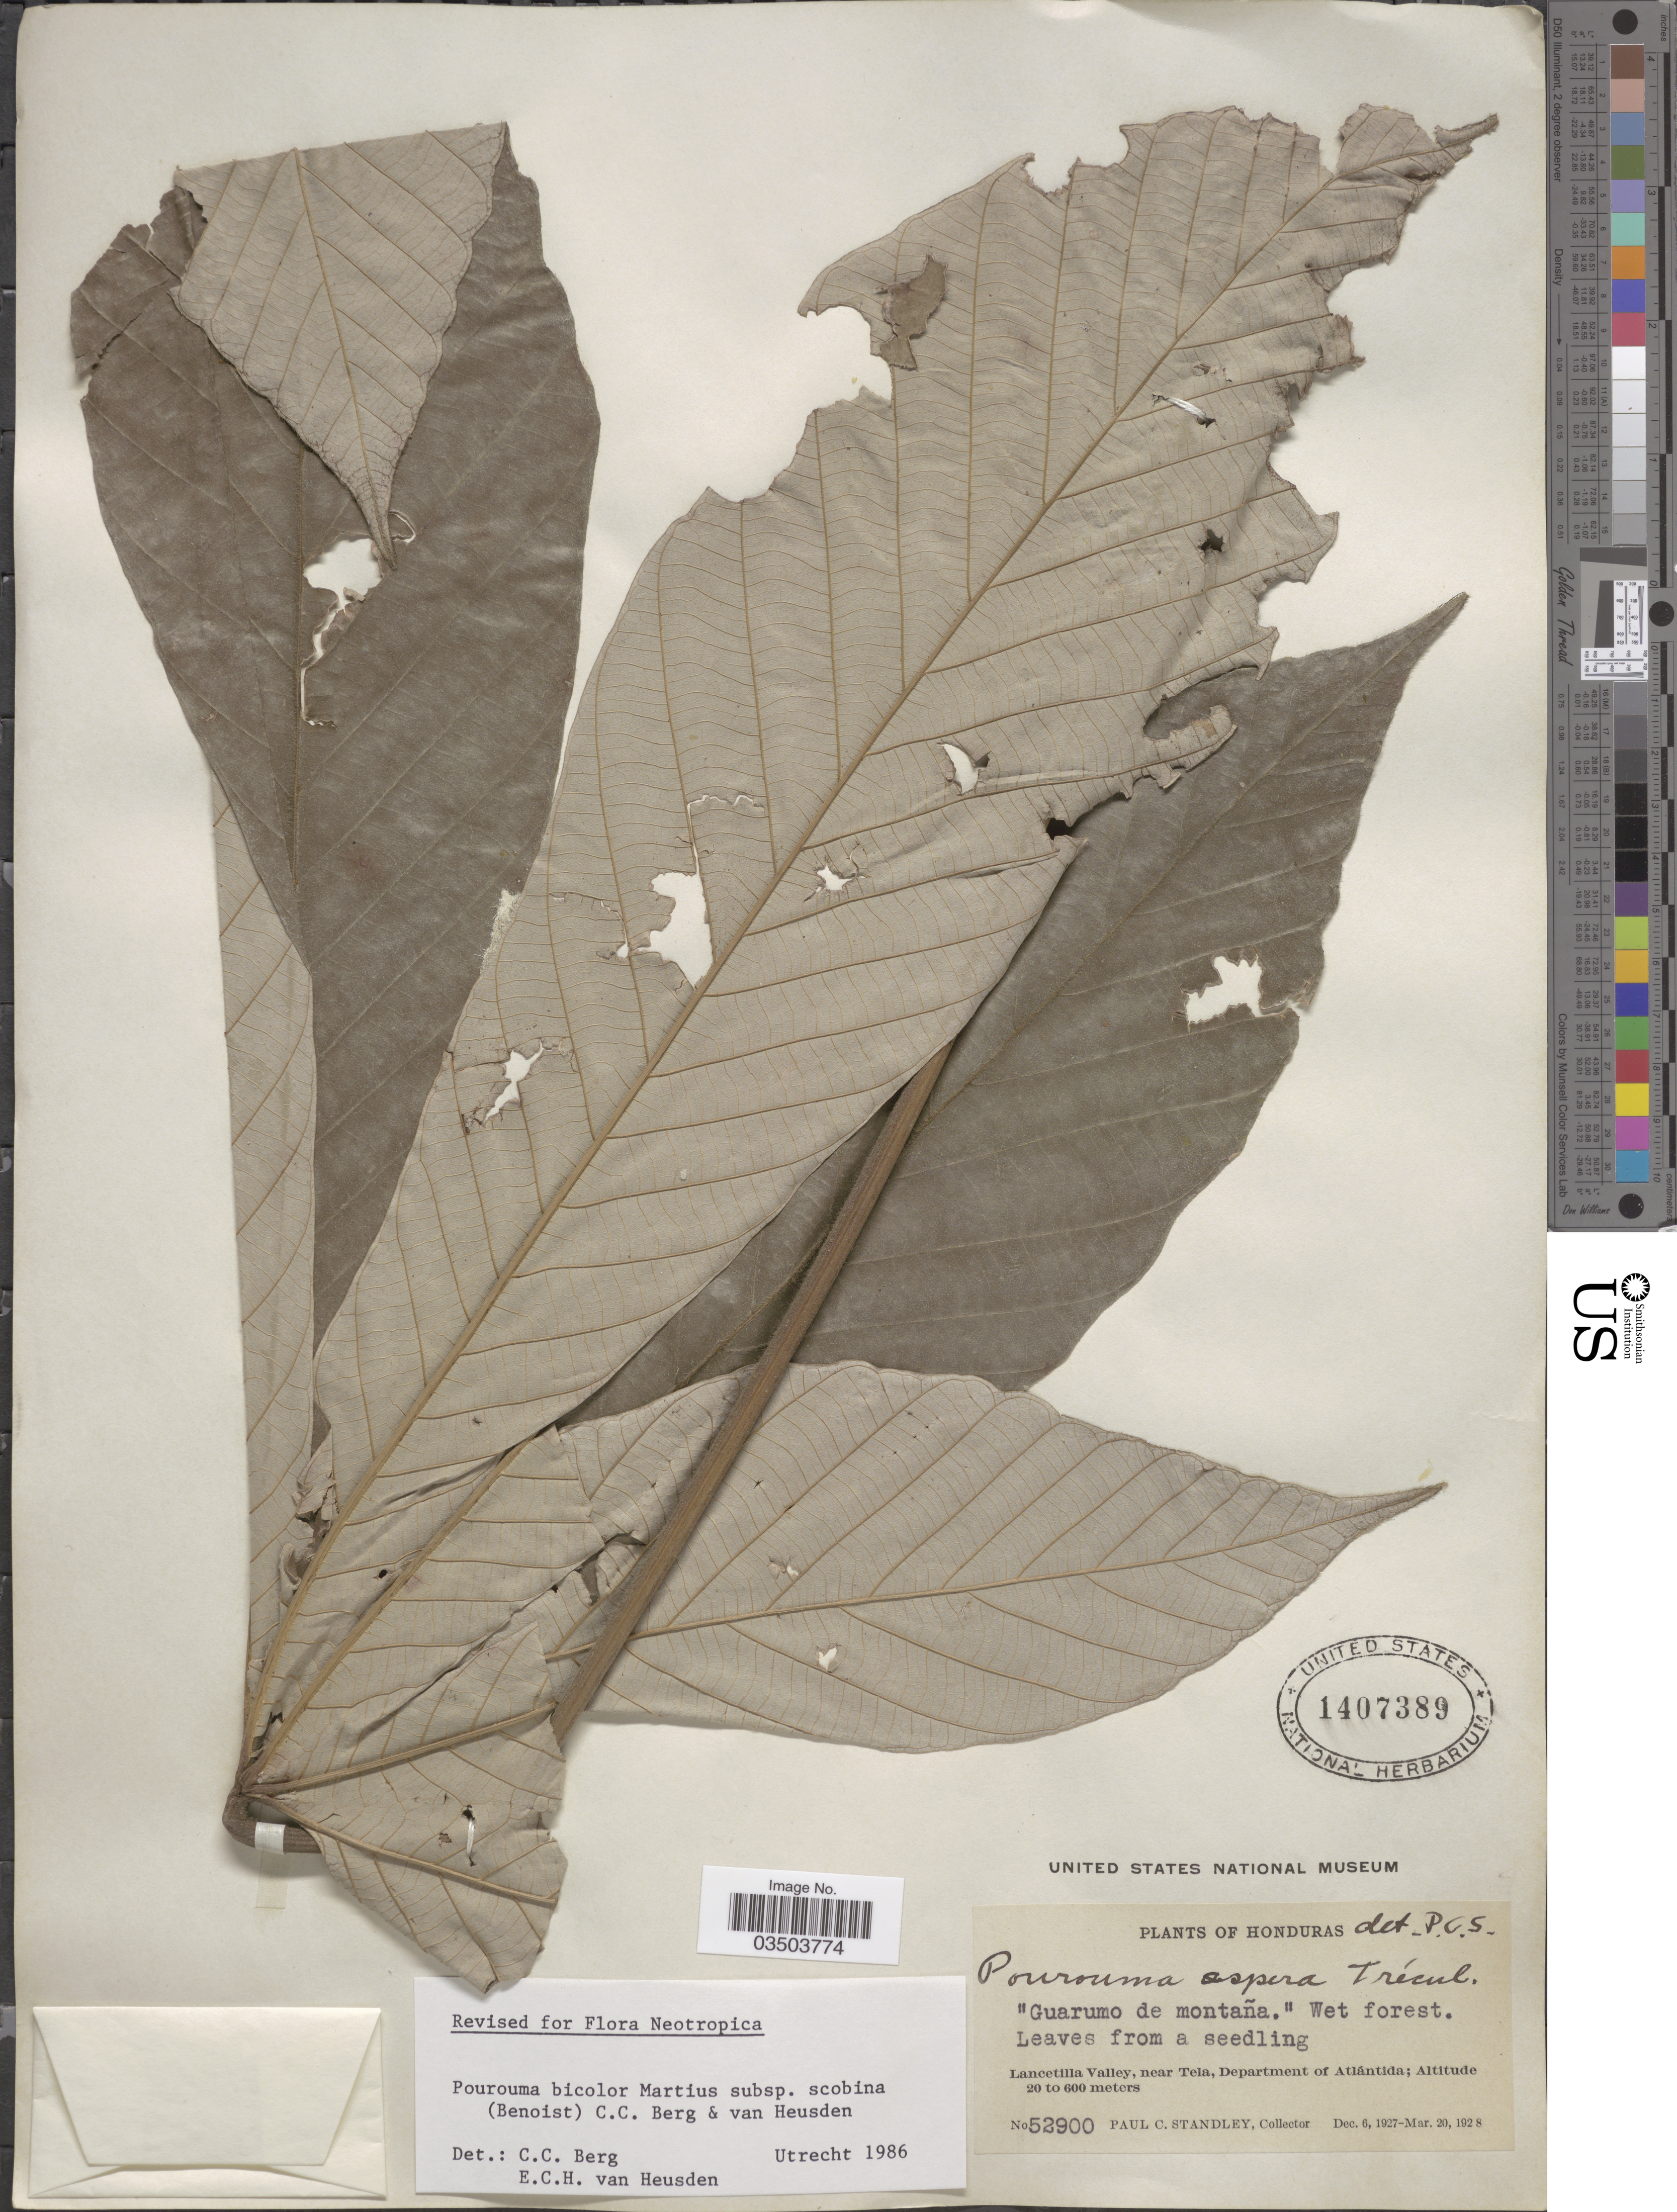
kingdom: Plantae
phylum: Tracheophyta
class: Magnoliopsida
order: Rosales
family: Urticaceae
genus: Pourouma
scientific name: Pourouma bicolor subsp. scobina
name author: (Benoist) C.C. Berg & Heusden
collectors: P. C. Standley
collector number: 52900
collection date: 1927-12-06/1928-03-20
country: Honduras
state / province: Atlantida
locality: Lancetilla Valley, near Tela, Department of Atlántida.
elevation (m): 20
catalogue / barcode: US 1407389